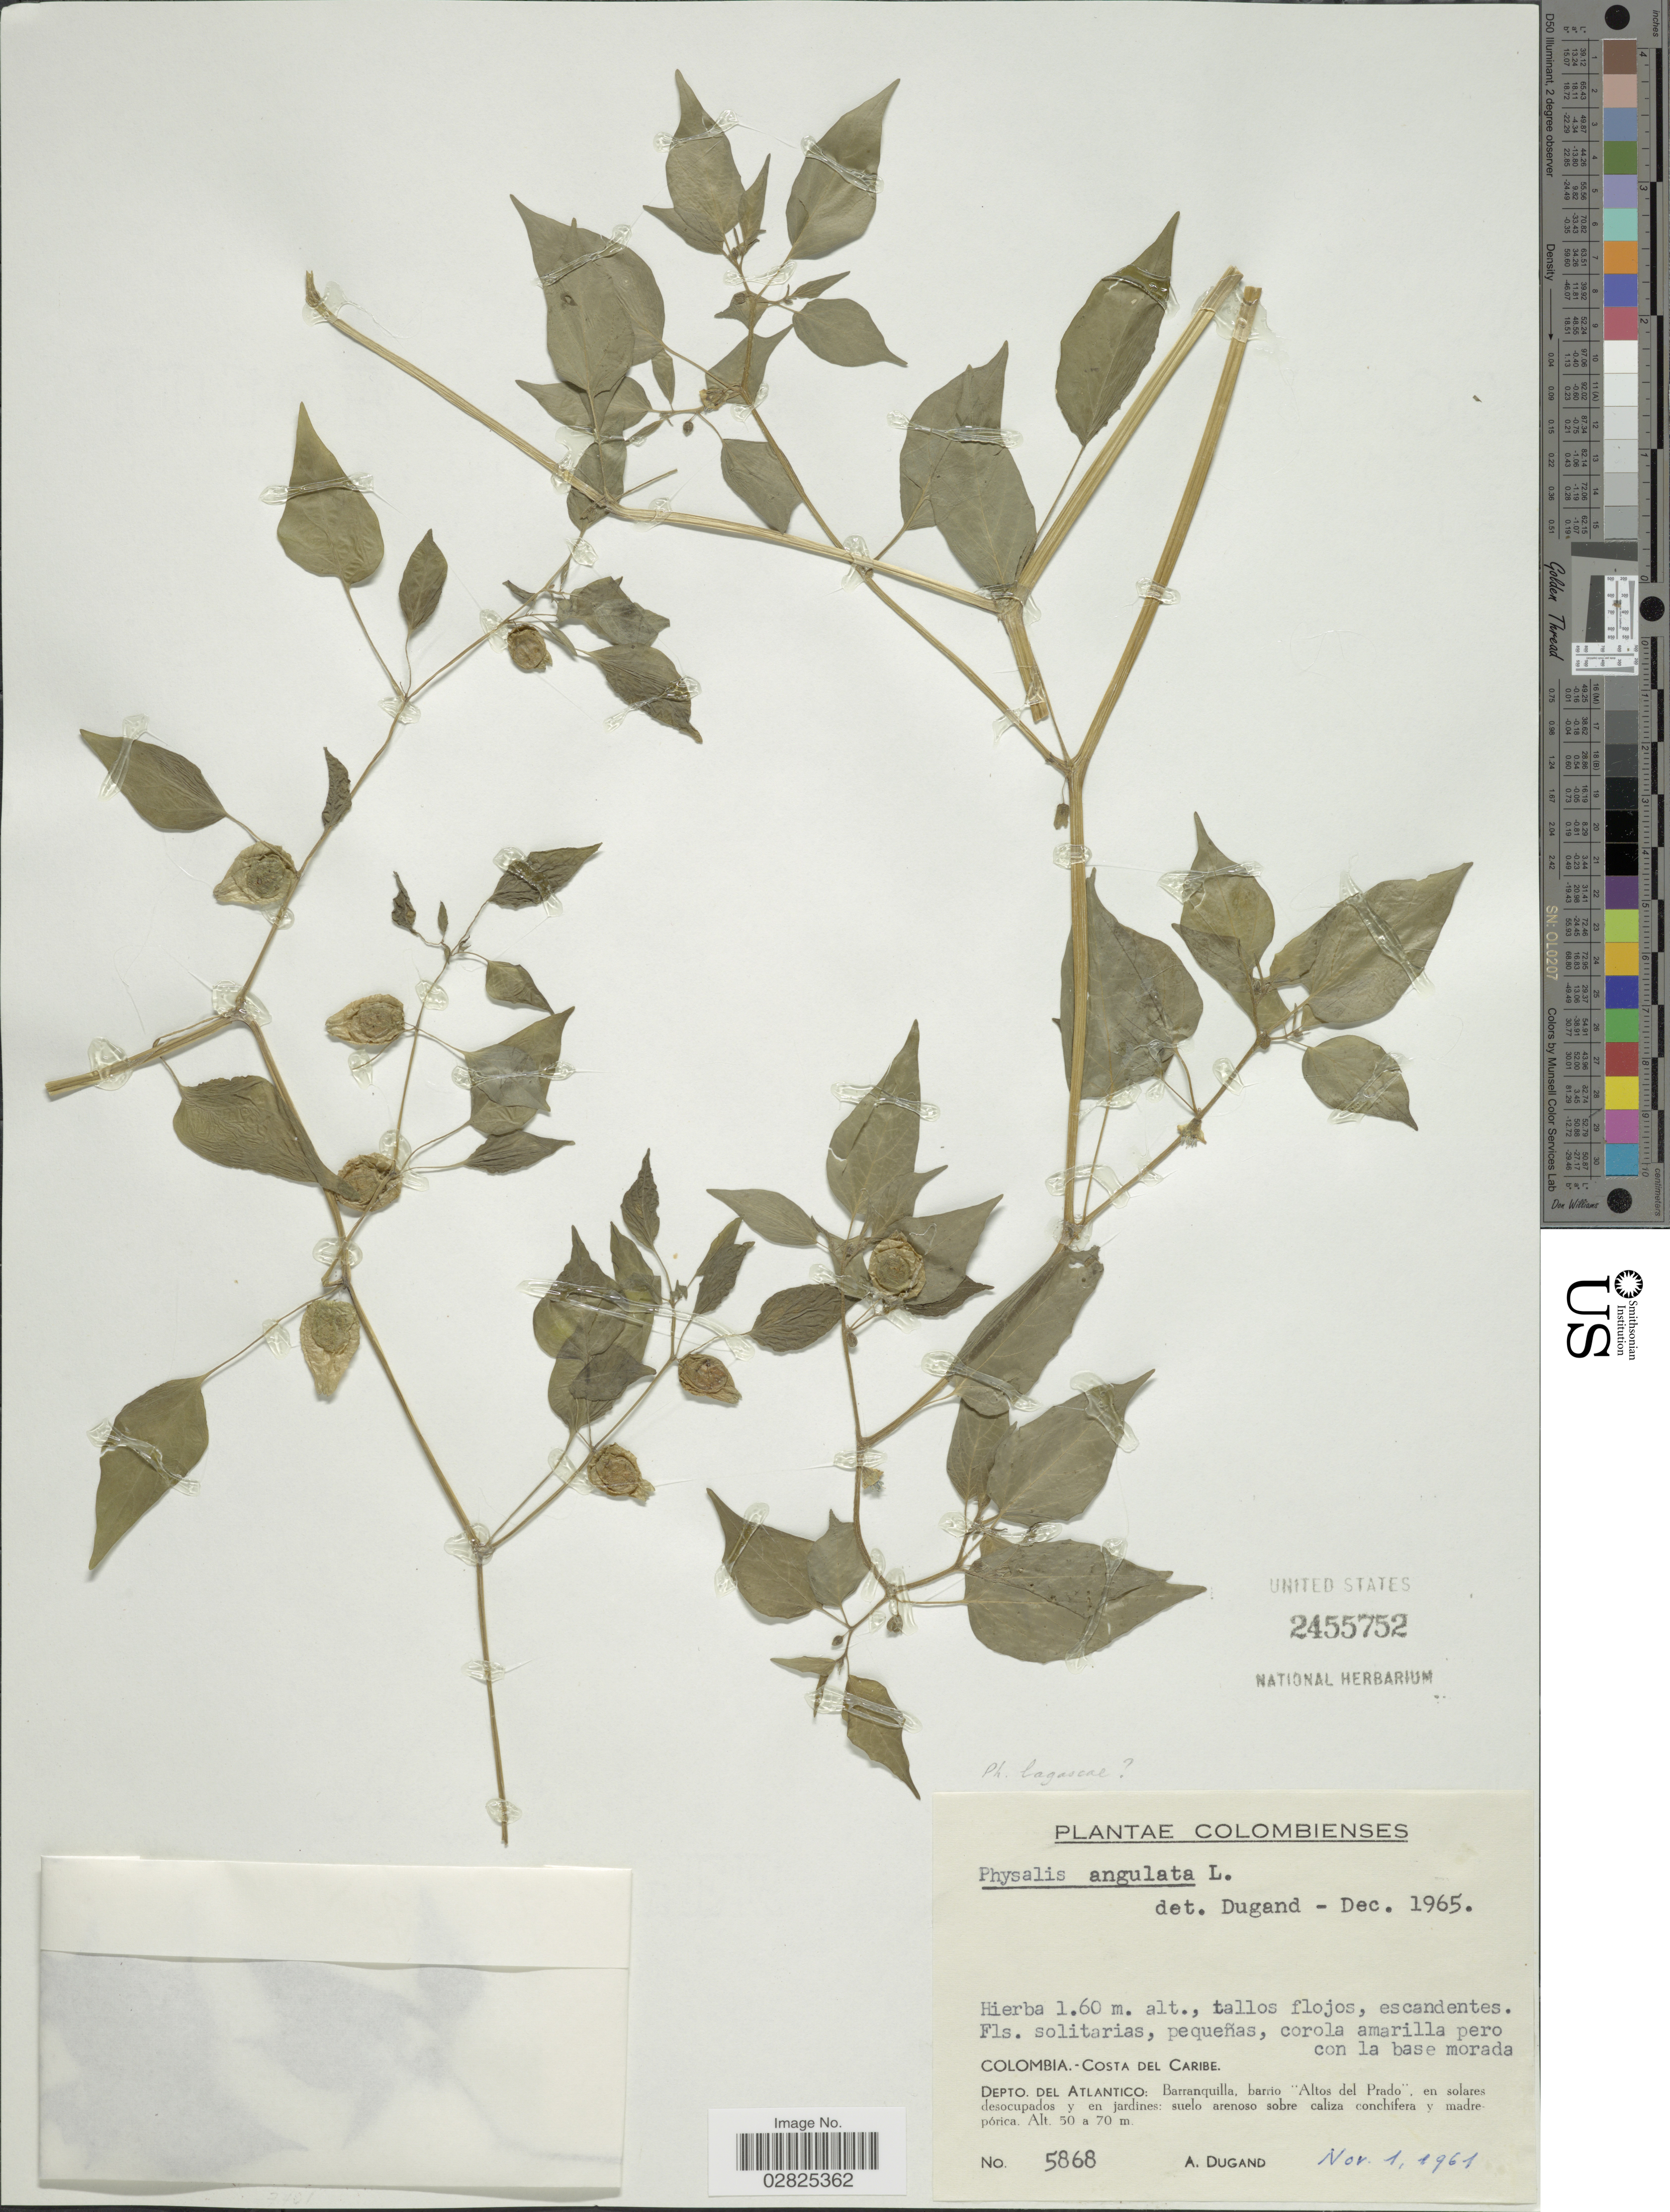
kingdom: Plantae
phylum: Tracheophyta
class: Magnoliopsida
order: Solanales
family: Solanaceae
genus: Physalis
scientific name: Physalis angulata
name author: L.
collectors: A. Dugand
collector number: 5868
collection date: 1961-11-01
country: Colombia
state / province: Atlántico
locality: Costa del Caribe, Depto. Del Atlantico: Barranquilla, barrio "Altos del Prado", en solares desocupados y en jardines.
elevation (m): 50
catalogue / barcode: US 2455752